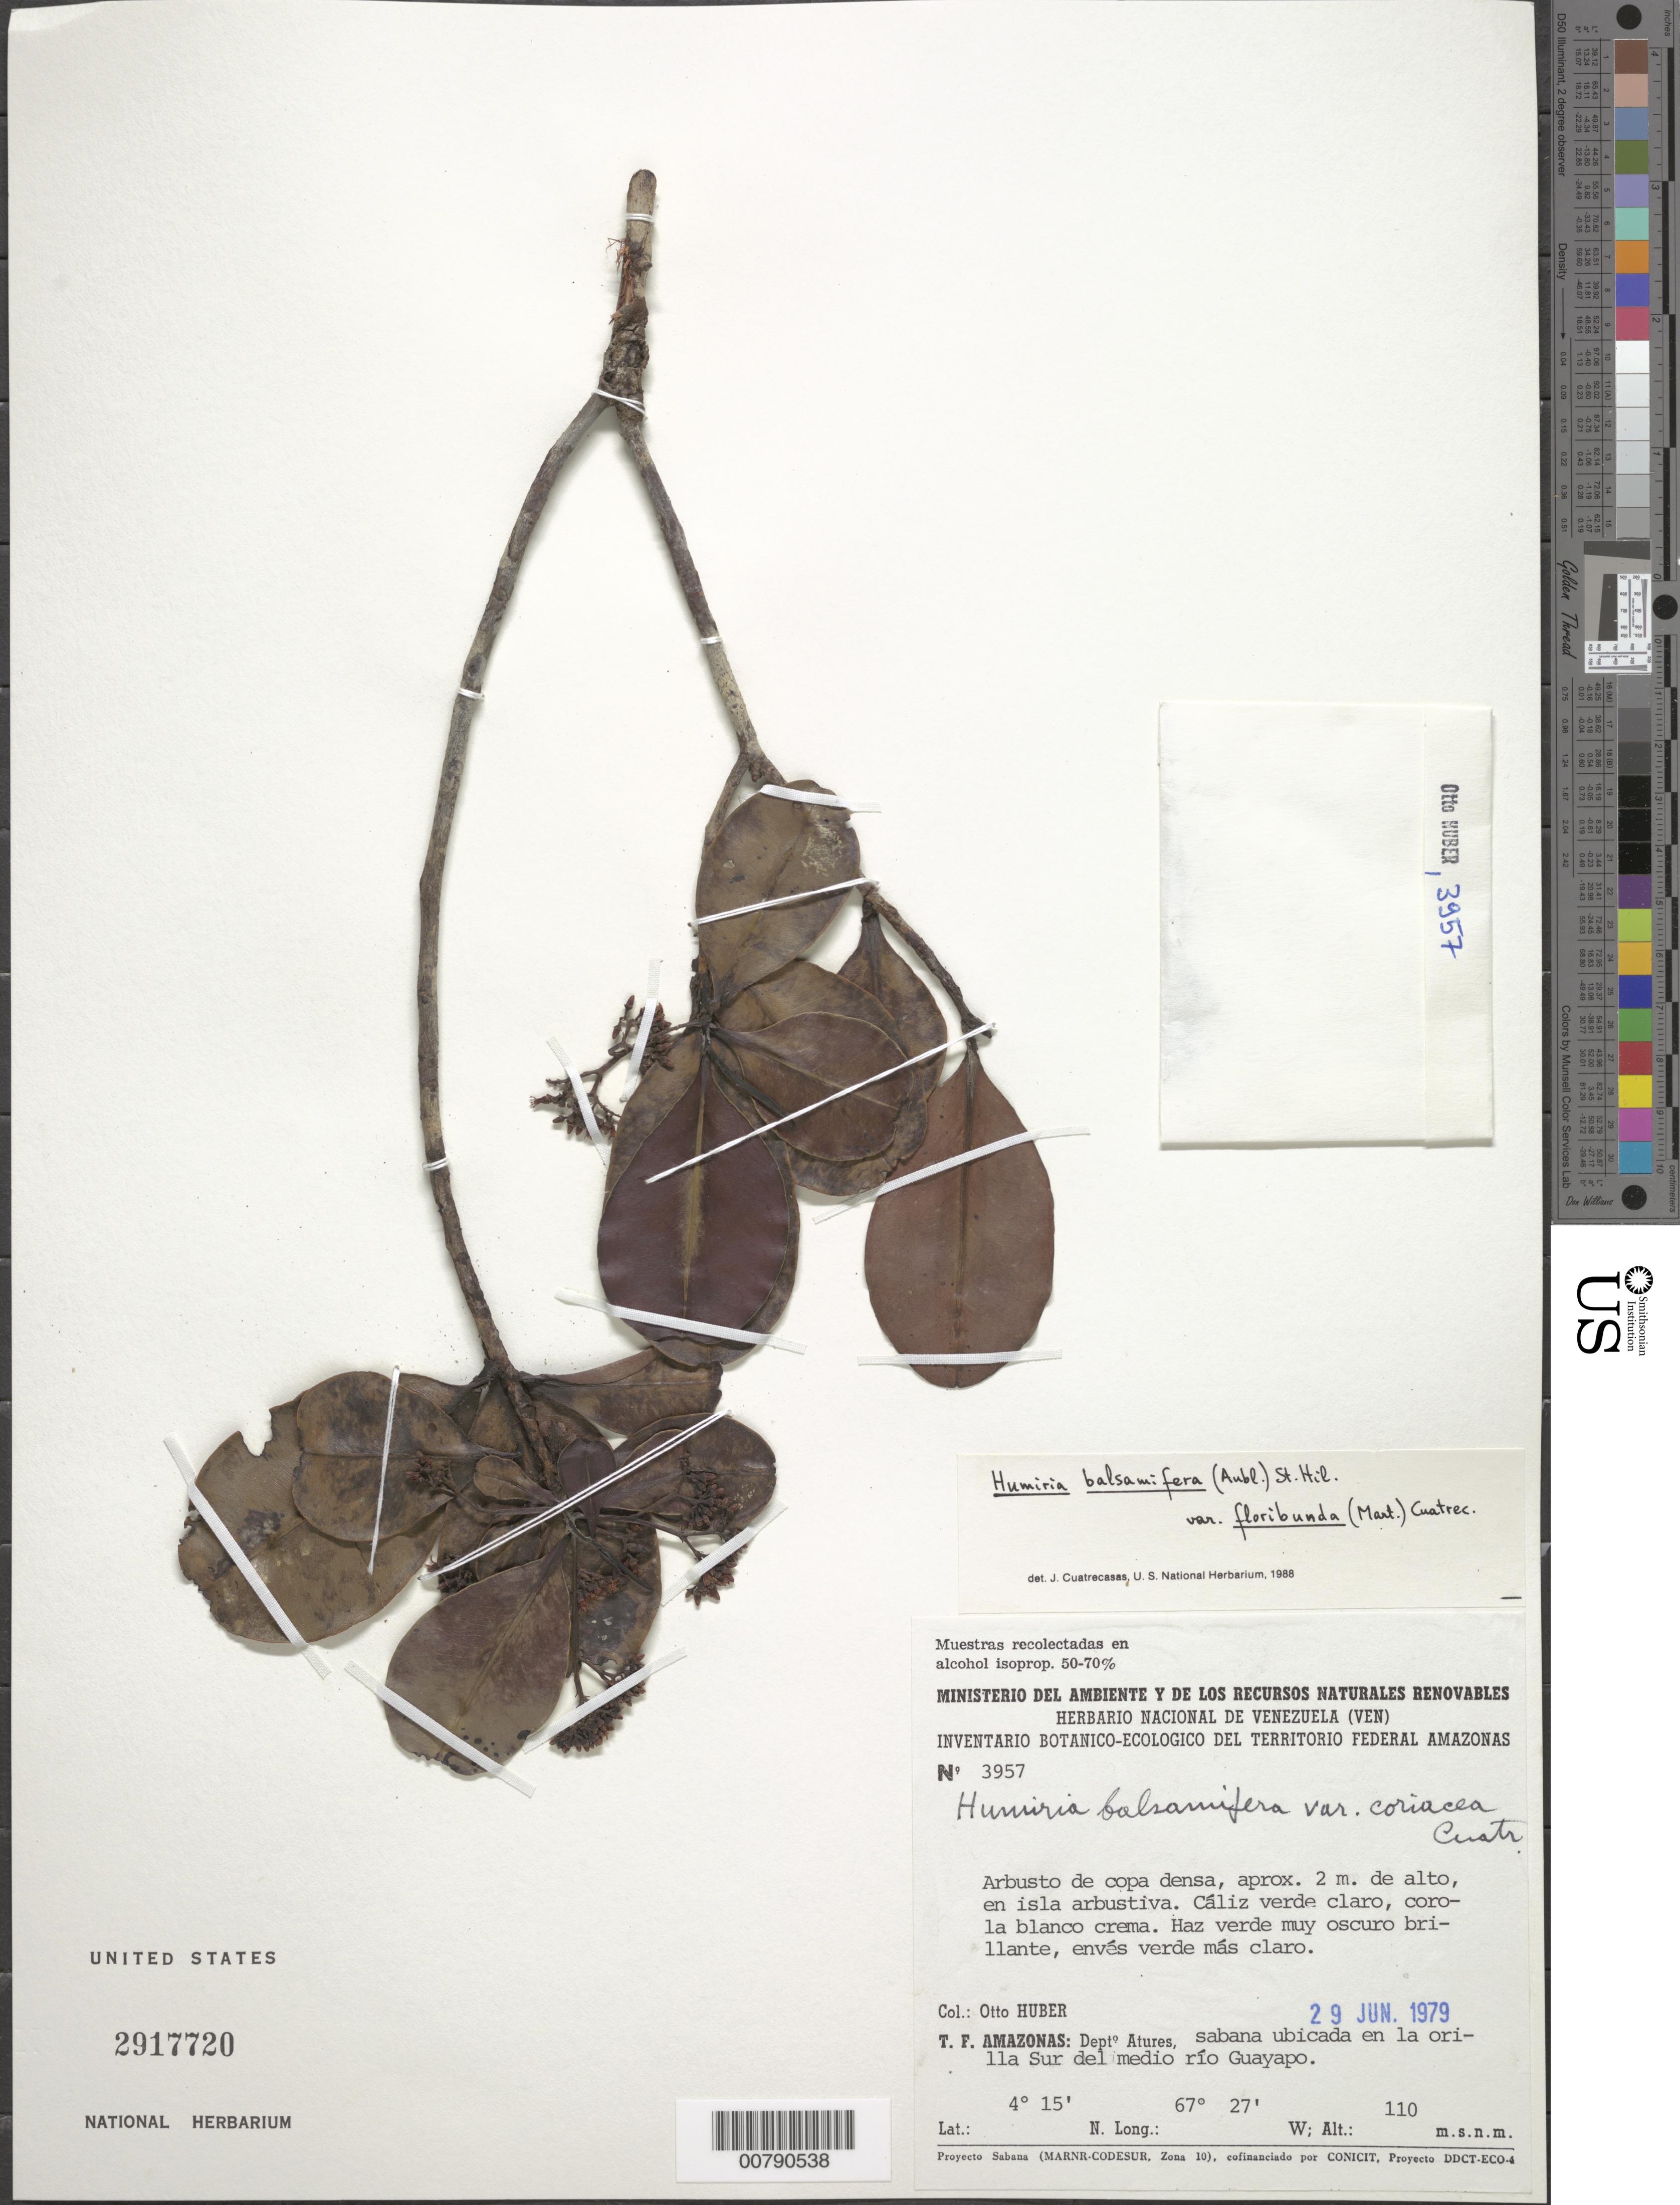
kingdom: Plantae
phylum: Tracheophyta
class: Magnoliopsida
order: Malpighiales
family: Humiriaceae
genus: Humiria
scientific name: Humiria balsamifera var. floribunda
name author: (Mart.) Cuatrec.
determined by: Cuatrecasas, J.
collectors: O. Huber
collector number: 3957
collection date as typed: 29-Jun-79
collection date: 1979-06-29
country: Venezuela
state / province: Amazonas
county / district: Atures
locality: Medio Río Guayapo, S of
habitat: Sabana ubicada en la orilla; en isla arbustiva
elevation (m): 110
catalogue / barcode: US 2917720